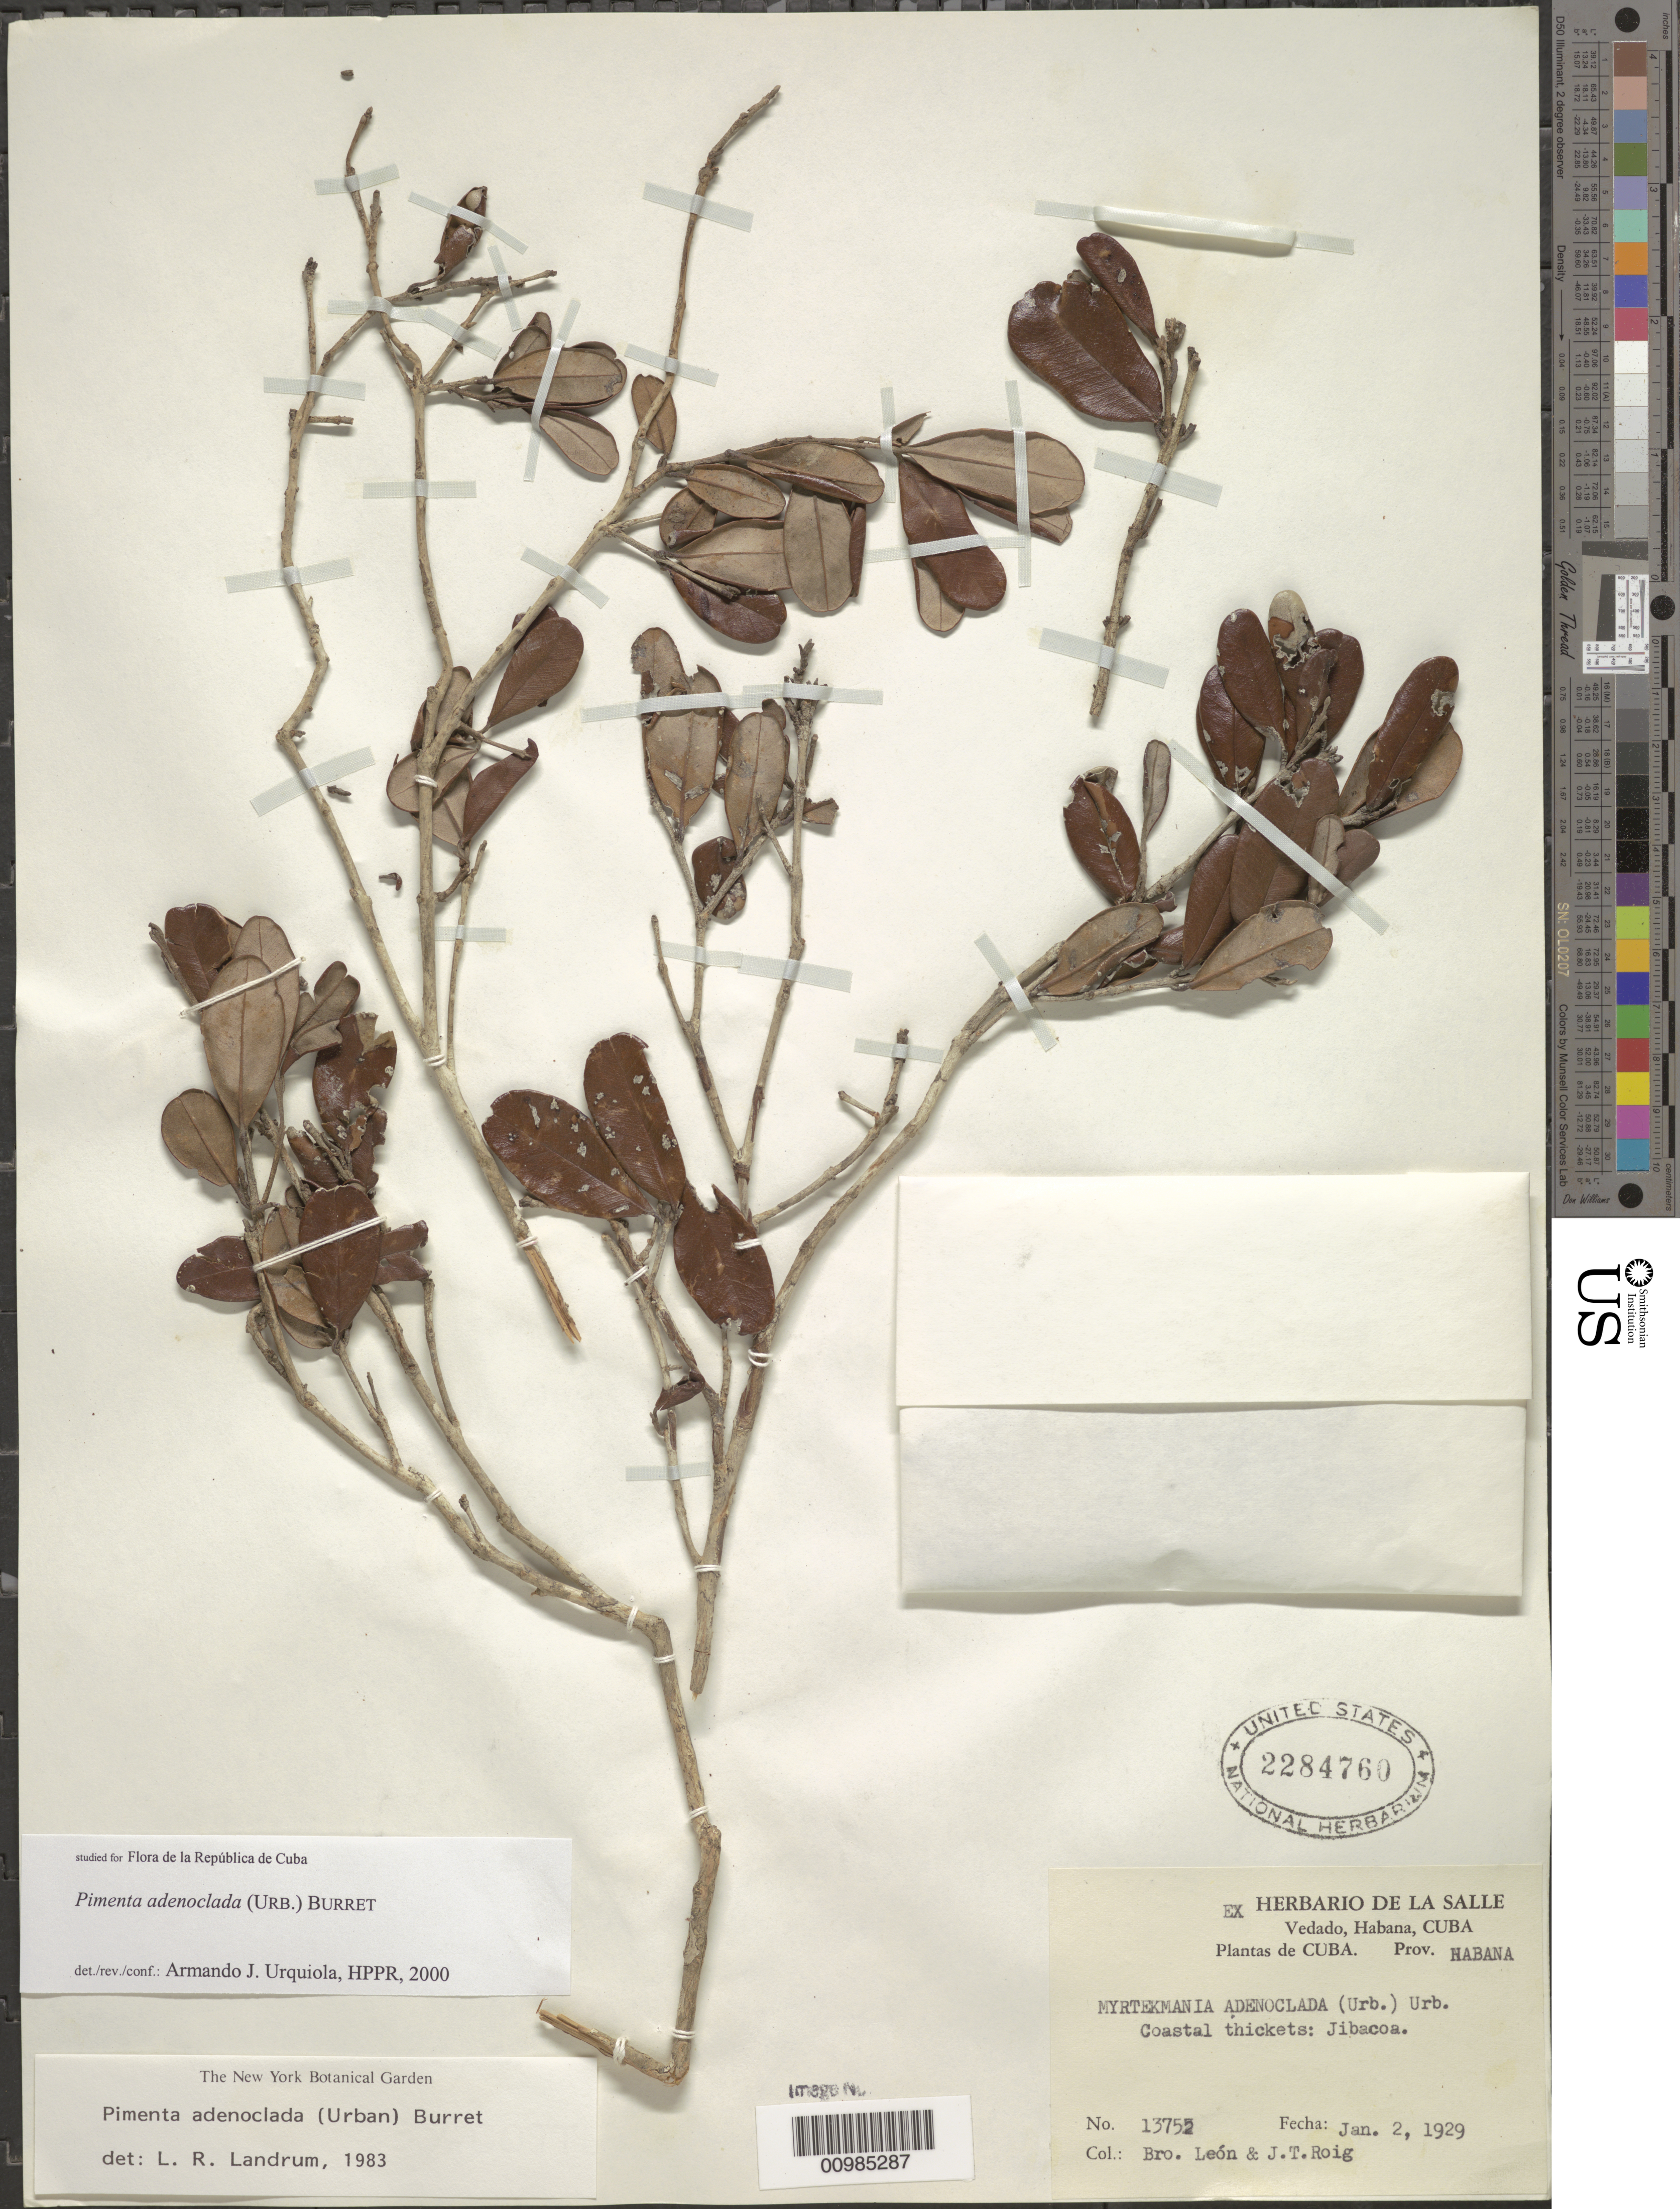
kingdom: Plantae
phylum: Tracheophyta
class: Magnoliopsida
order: Myrtales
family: Myrtaceae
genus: Pimenta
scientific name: Pimenta adenoclada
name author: (Urb.) Alain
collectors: Bro. León & J. Roig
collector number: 13755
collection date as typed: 02 Jan 1929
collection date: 1929-01-02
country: Cuba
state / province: Mayabeque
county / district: Municipio Santa Cruz del Norte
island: Cuba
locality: Jibacoa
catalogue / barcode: US 2284760